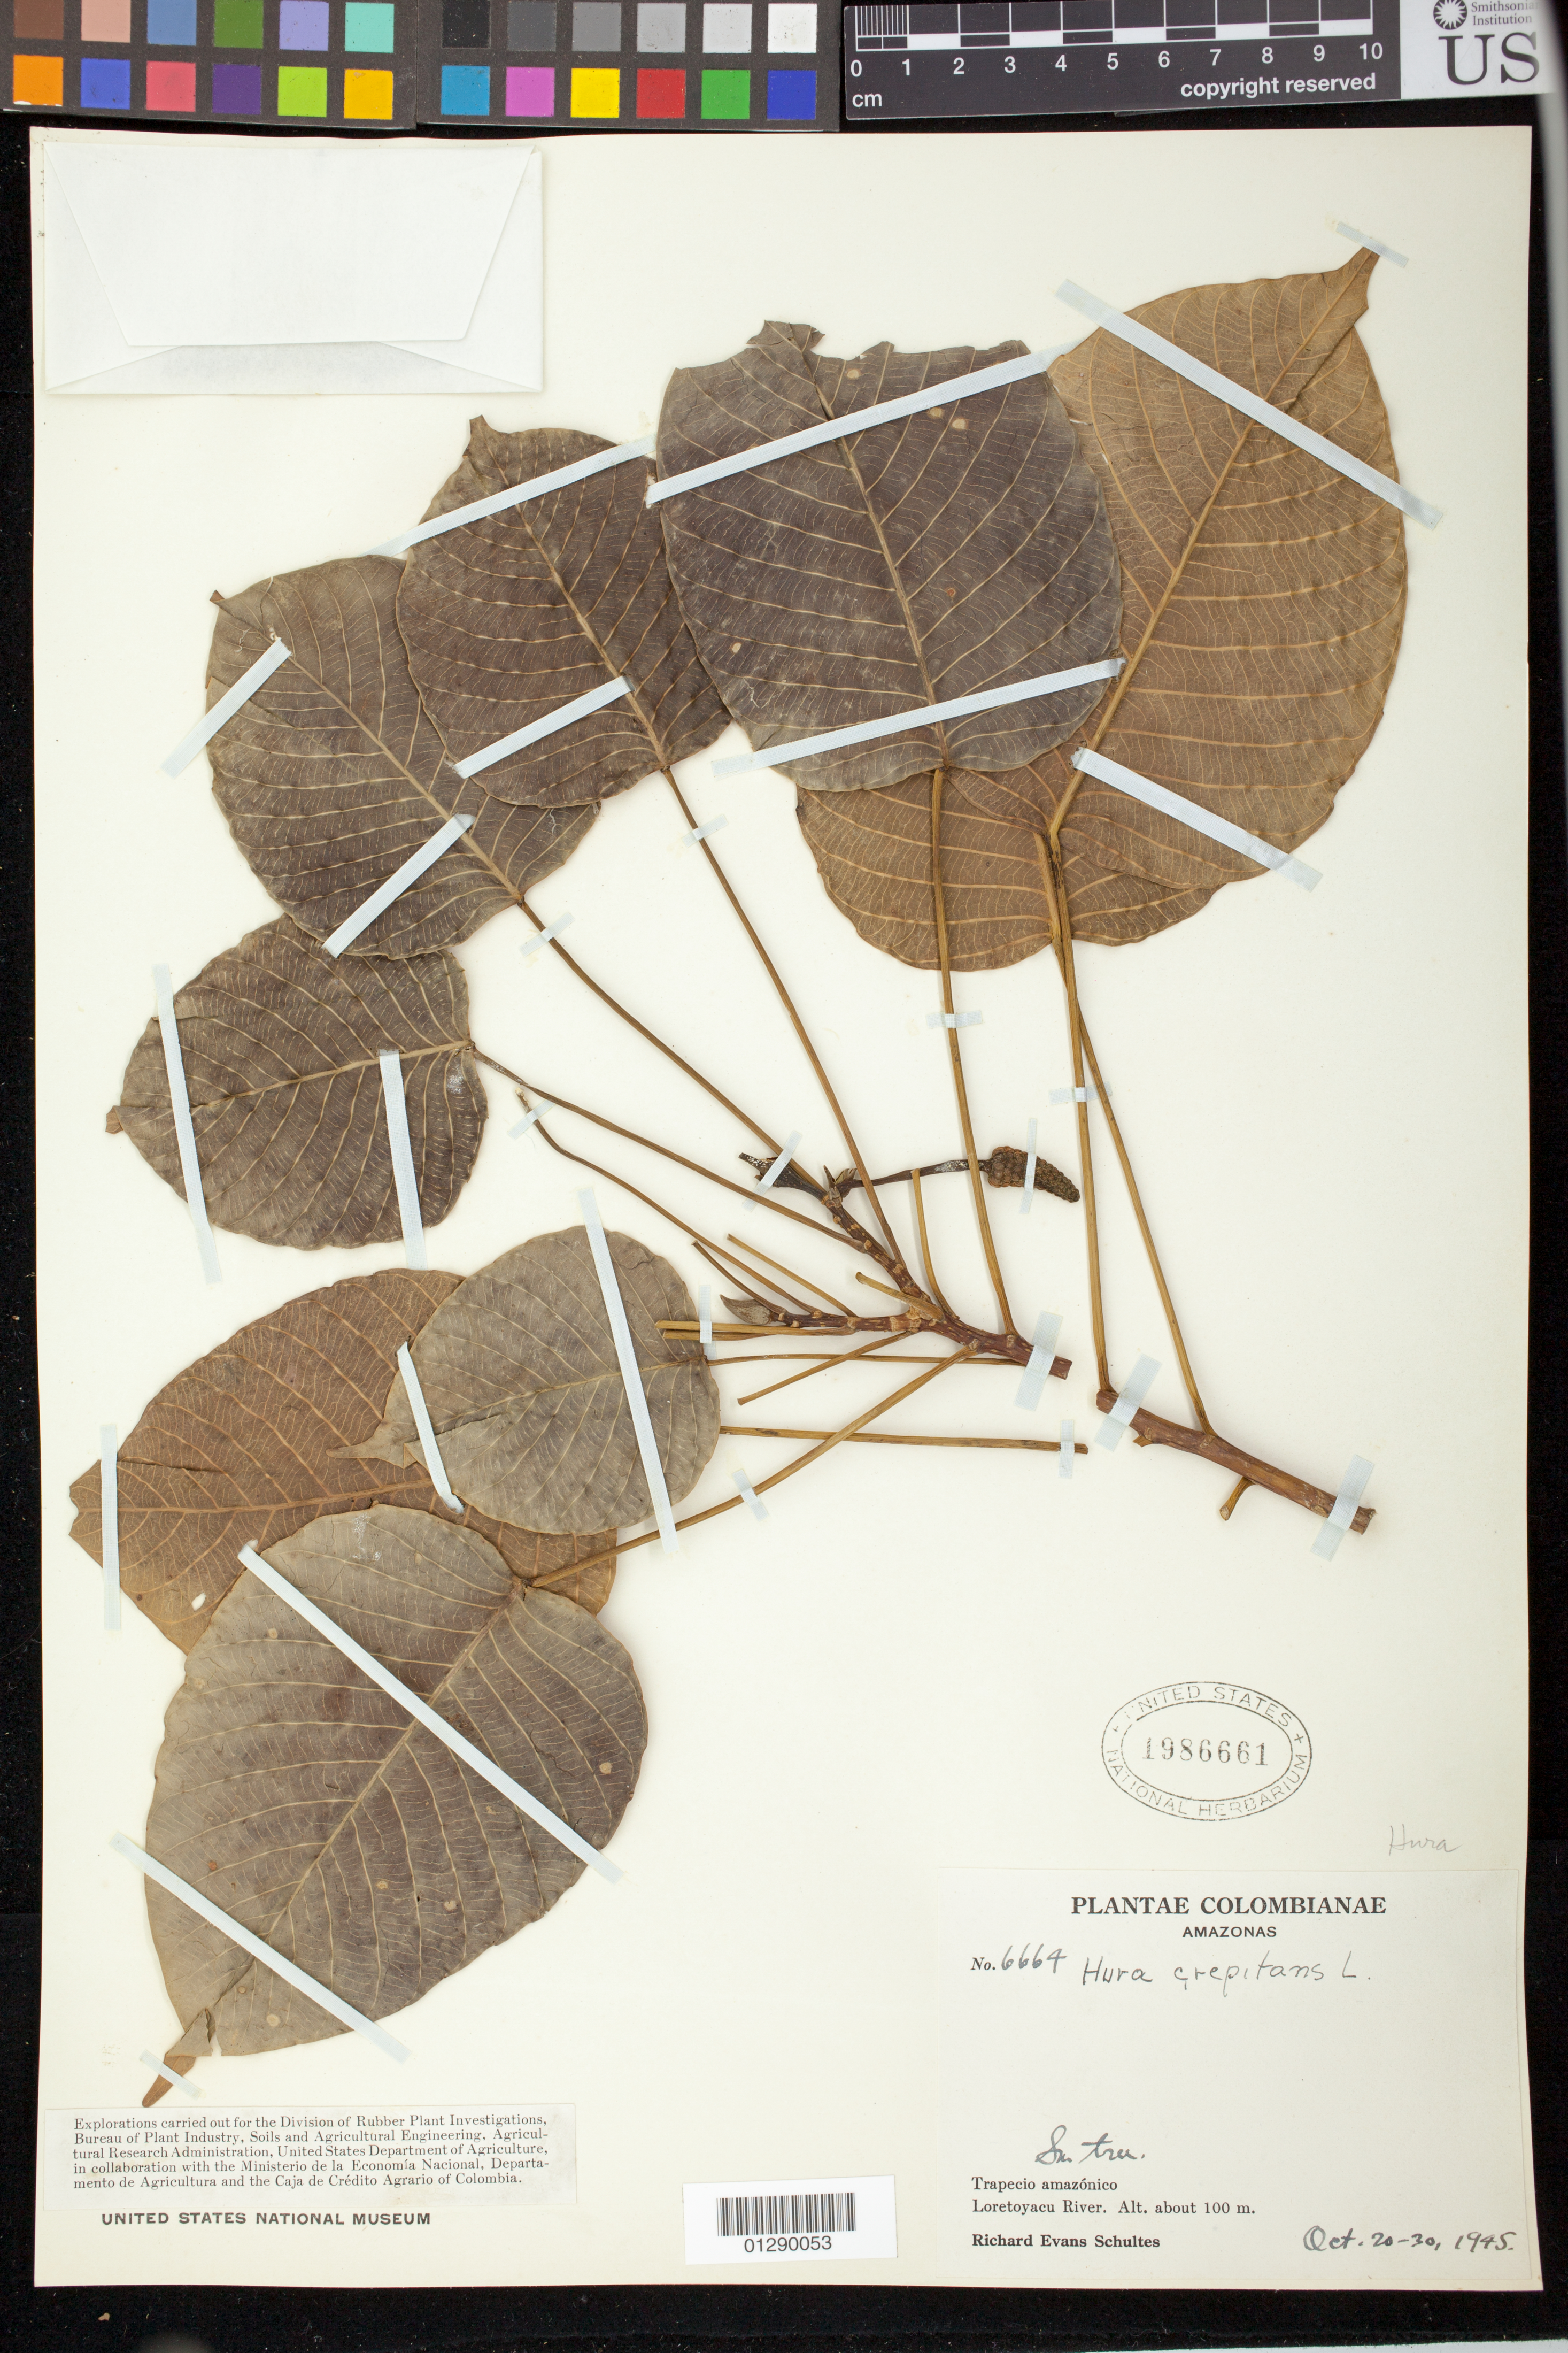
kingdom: Plantae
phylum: Tracheophyta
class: Magnoliopsida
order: Malpighiales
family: Euphorbiaceae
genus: Hura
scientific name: Hura crepitans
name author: L.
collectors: R. E. Schultes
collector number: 6664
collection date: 1945-10-20/1945-10-30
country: Colombia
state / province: Amazônas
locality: Loretoyacu River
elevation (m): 100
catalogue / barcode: US 1986661